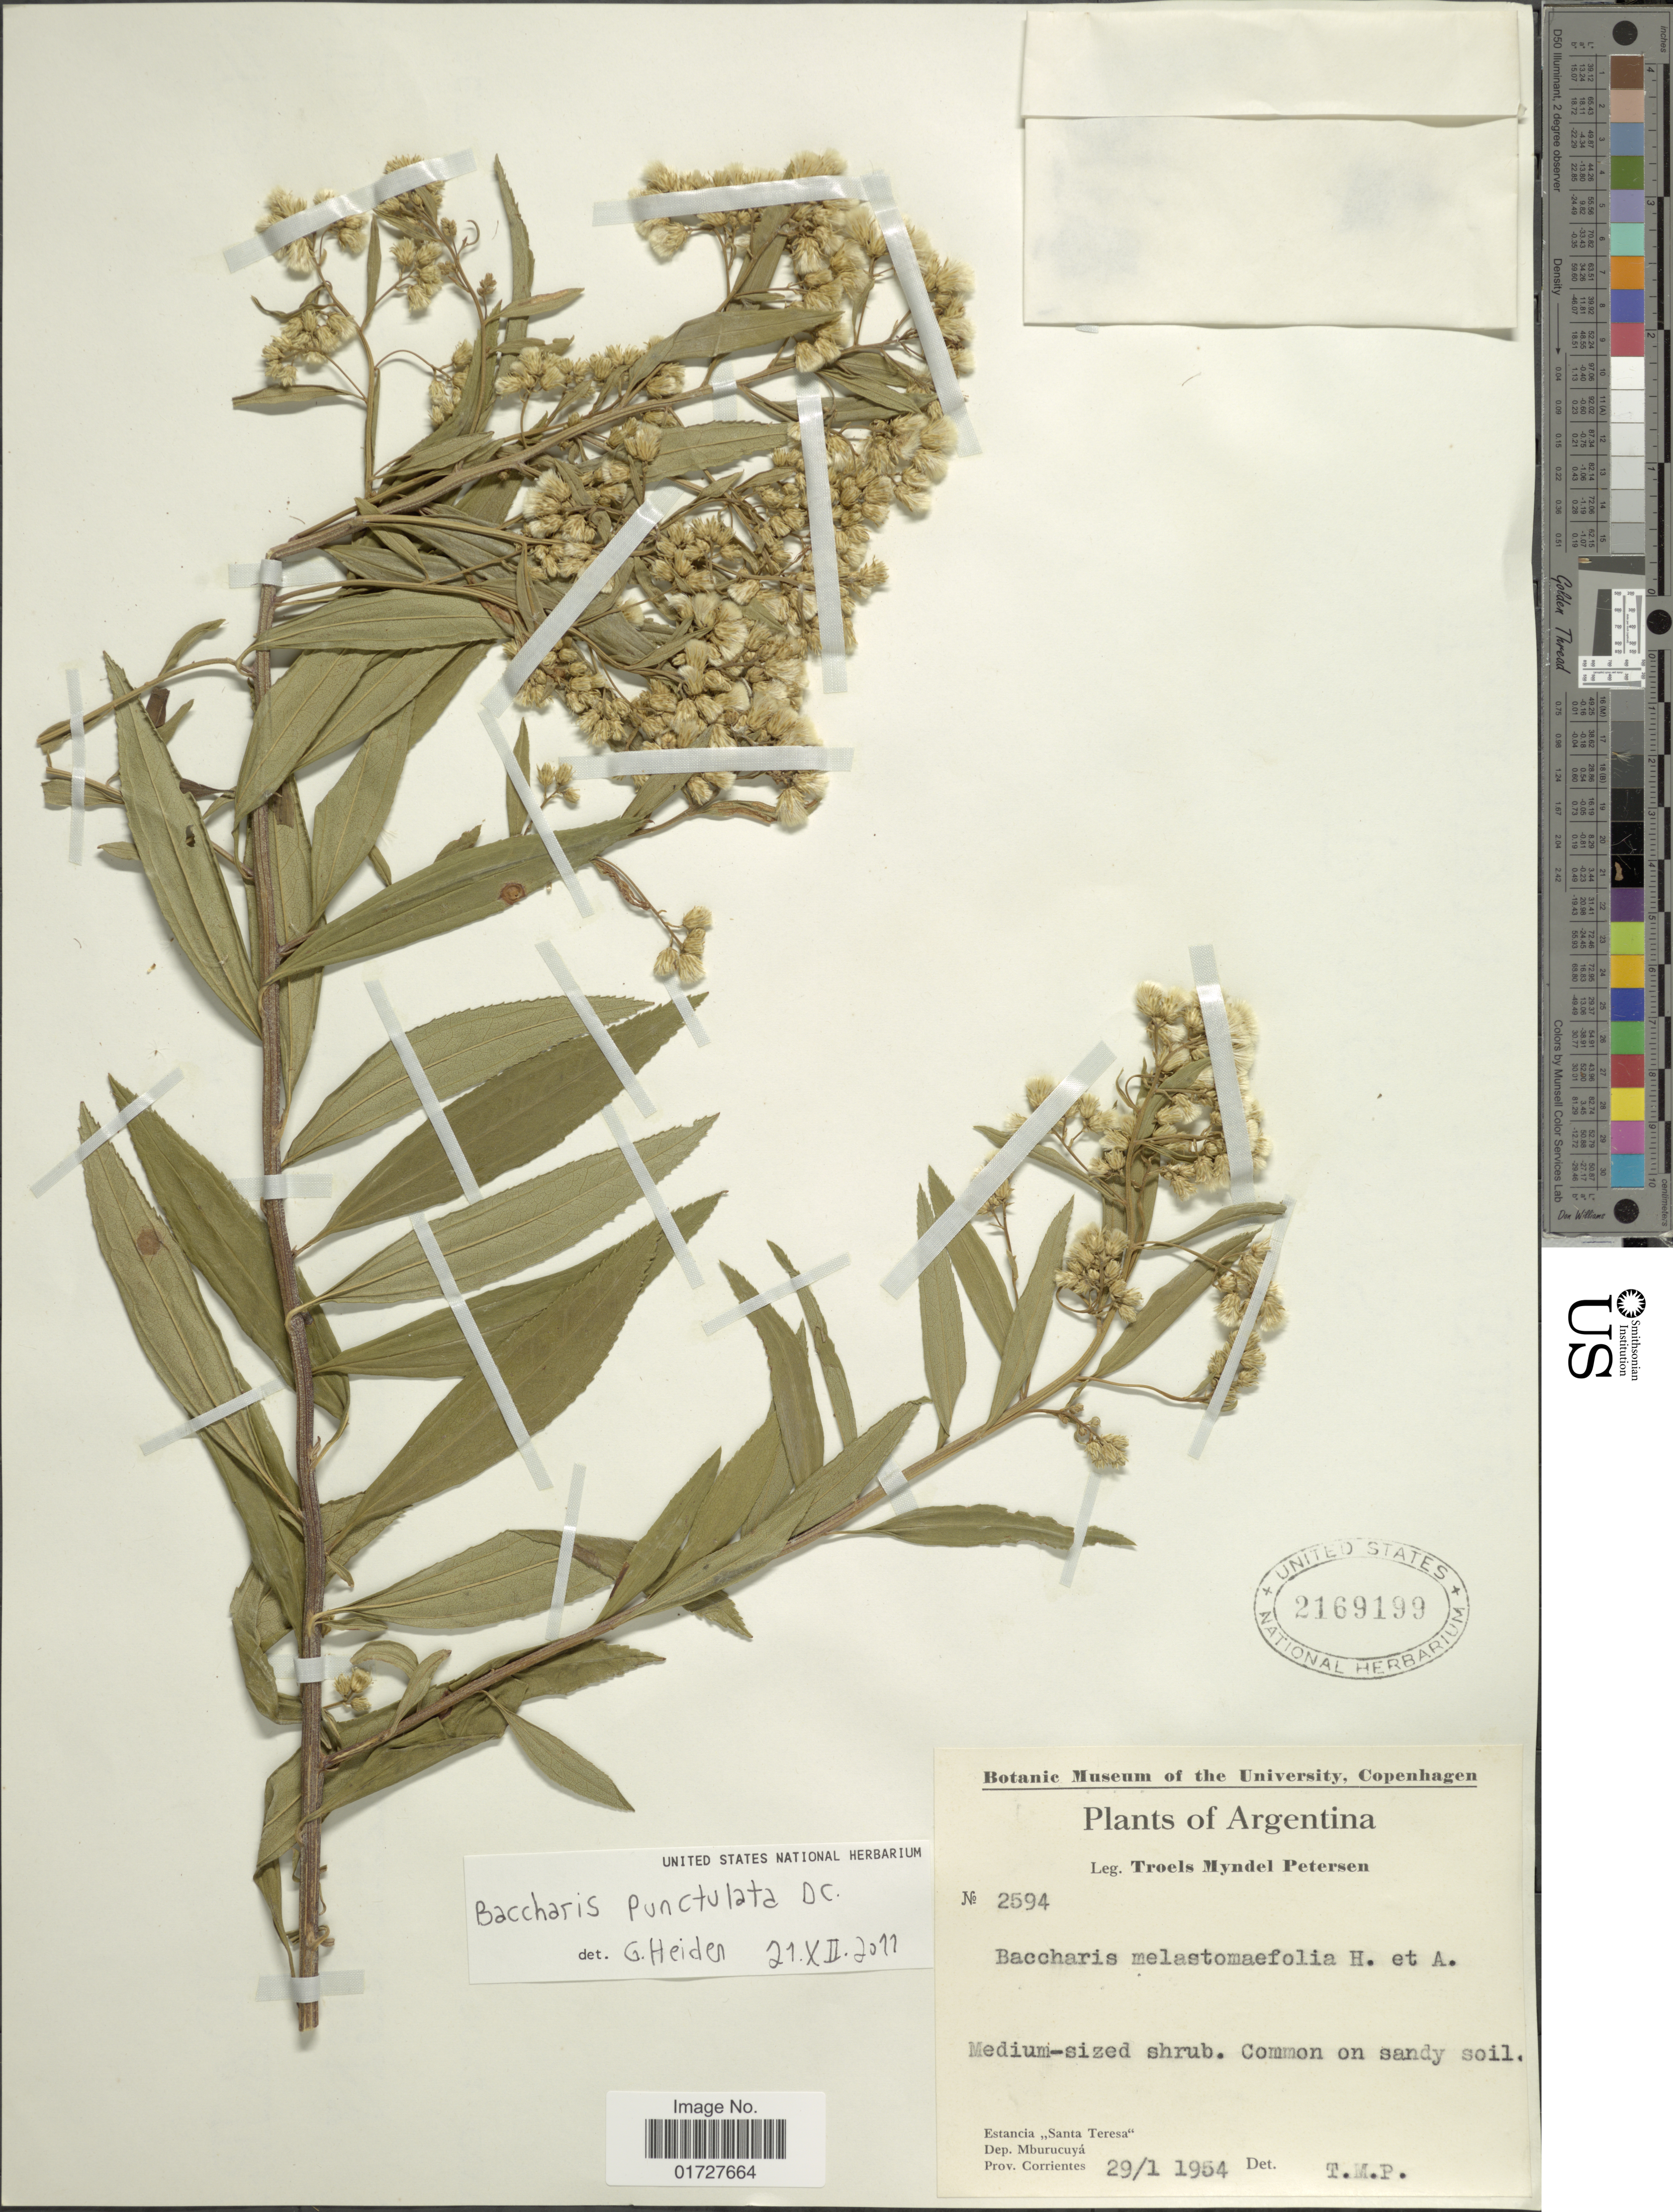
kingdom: Plantae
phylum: Tracheophyta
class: Magnoliopsida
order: Asterales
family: Asteraceae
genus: Baccharis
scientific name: Baccharis punctulata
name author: DC.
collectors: T. M. Petersen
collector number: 2594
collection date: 1954-01-29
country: Argentina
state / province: Corrientes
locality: Estancia Santa Teresa, Dep. Mburucuya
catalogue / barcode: US 2169199